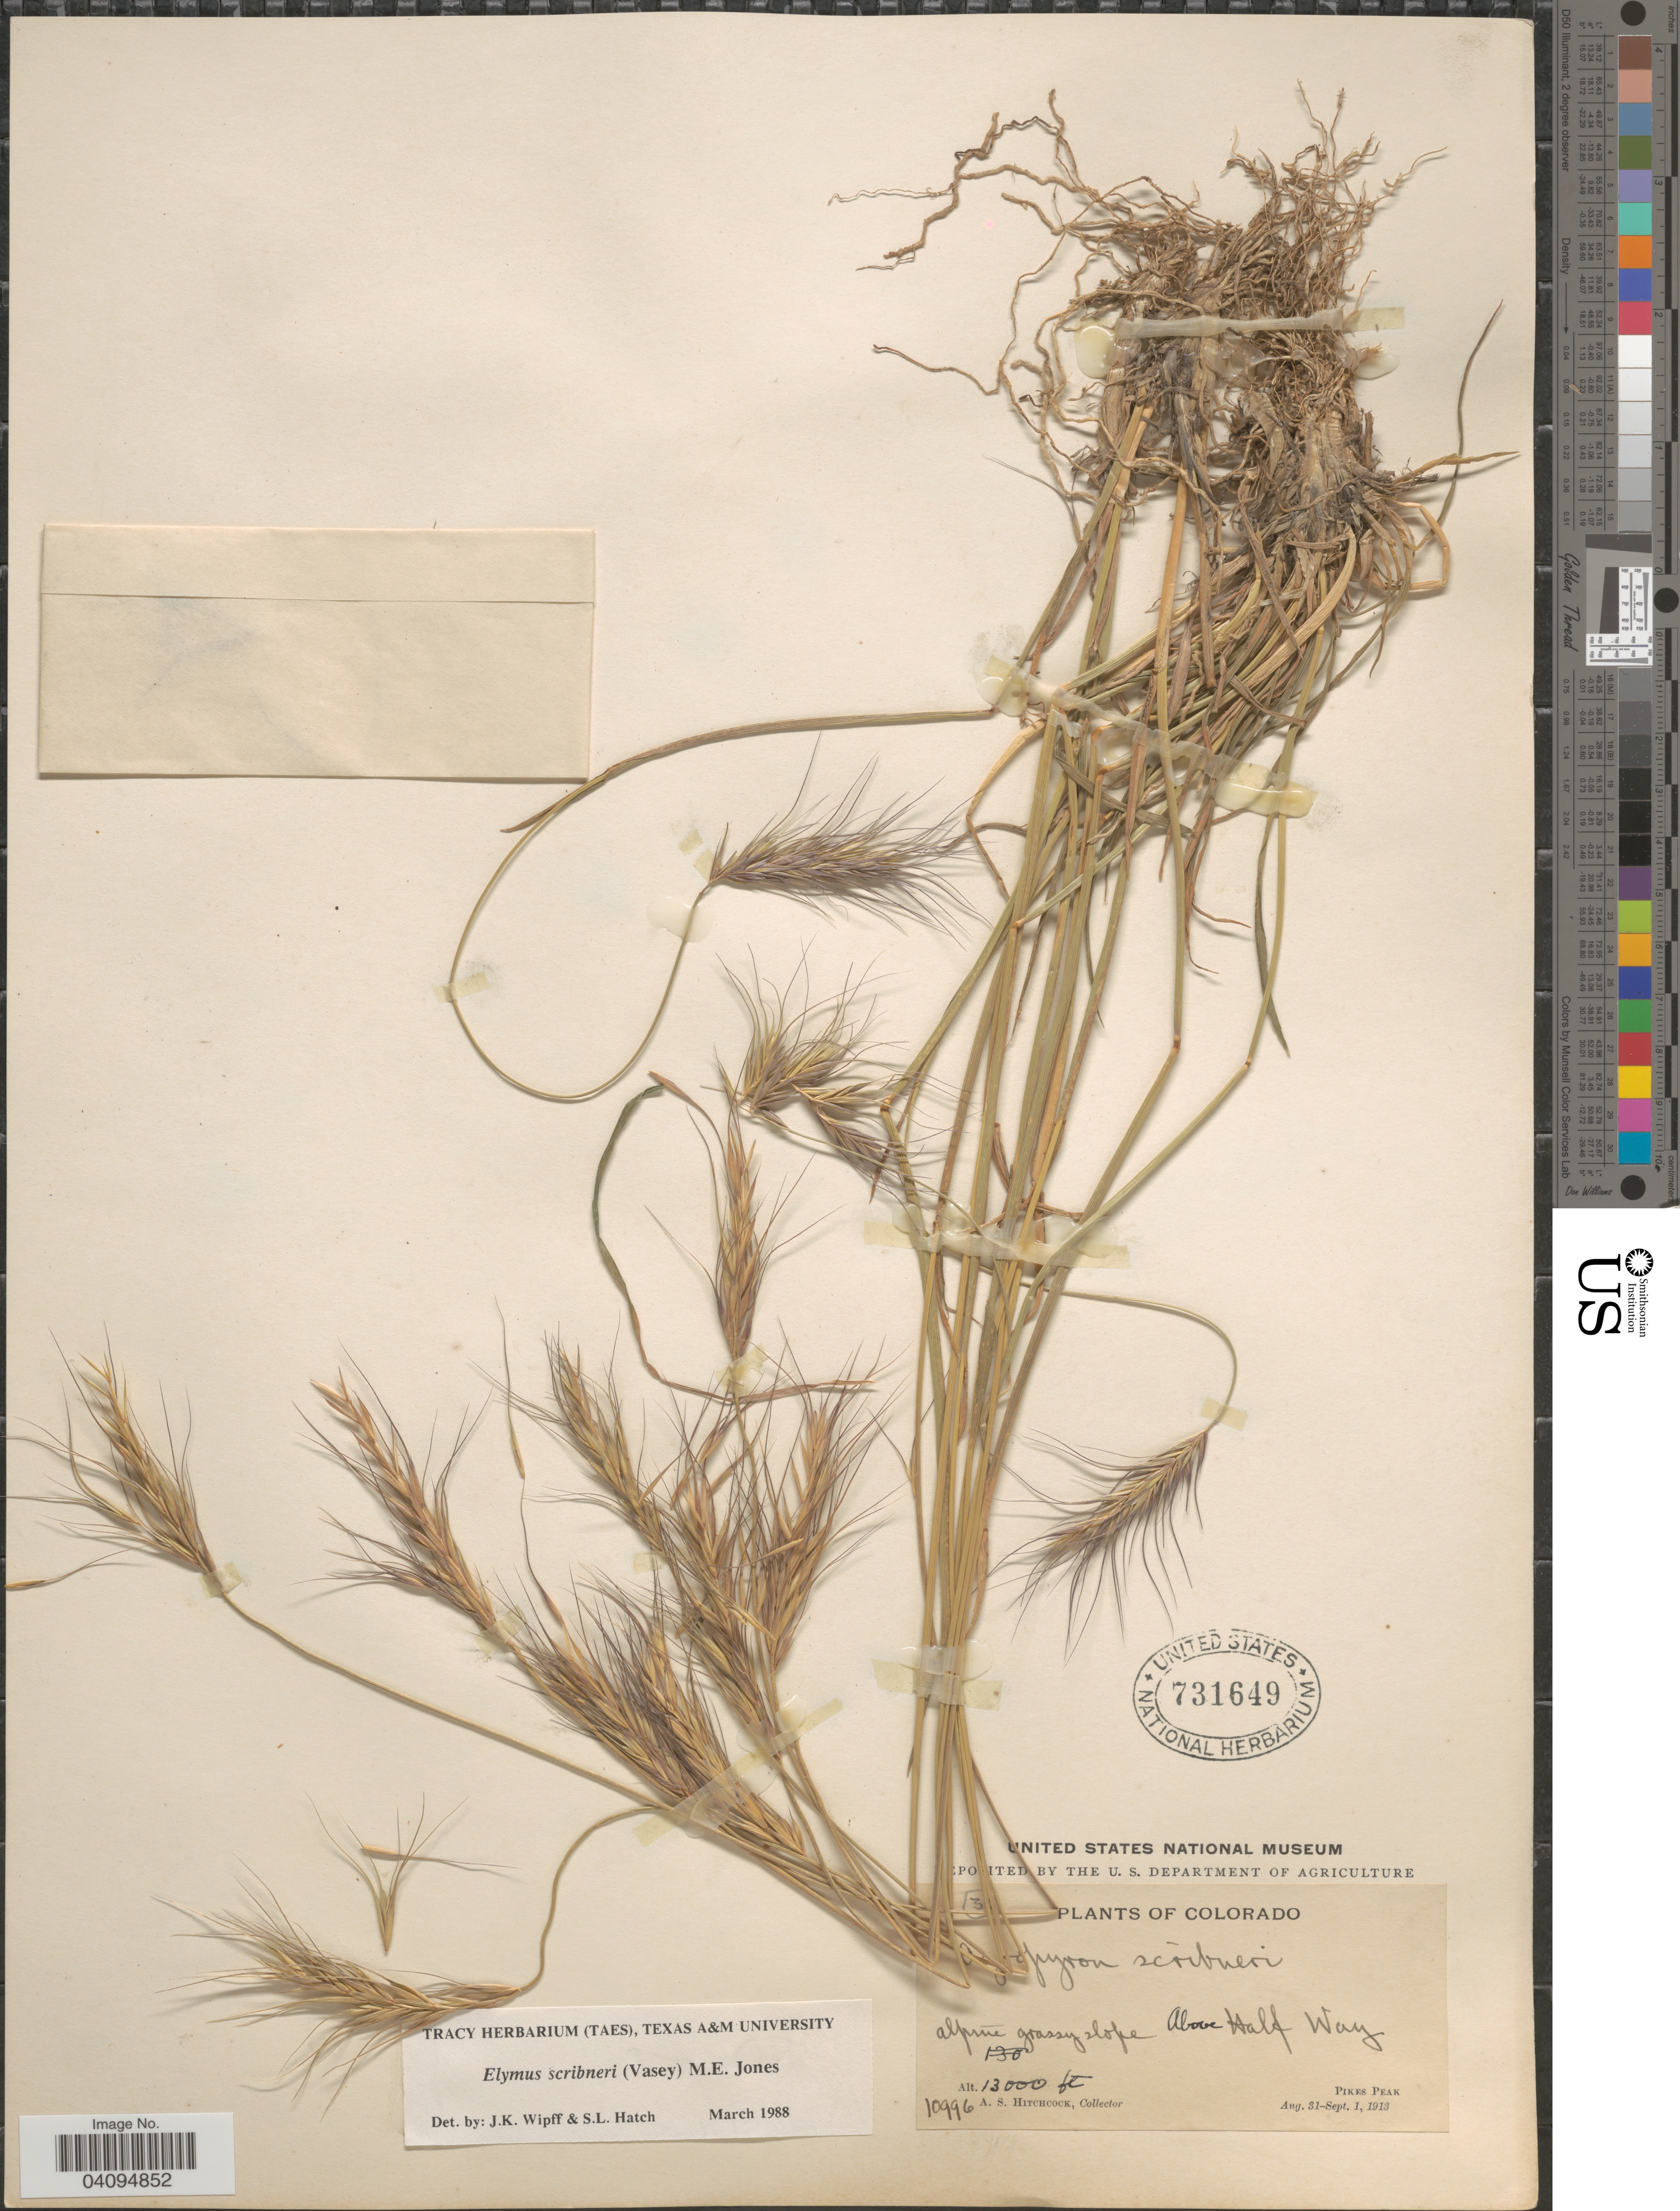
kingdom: Plantae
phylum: Tracheophyta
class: Liliopsida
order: Poales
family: Poaceae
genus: Elymus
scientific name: Elymus scribneri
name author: (Vasey) M.E. Jones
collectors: A. S. Hitchcock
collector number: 10996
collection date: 1913-08-31/1913-09-01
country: United States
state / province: Colorado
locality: Alpine grassy slope above Half Way. Pikes Peak.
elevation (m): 3962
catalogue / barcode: US 731649